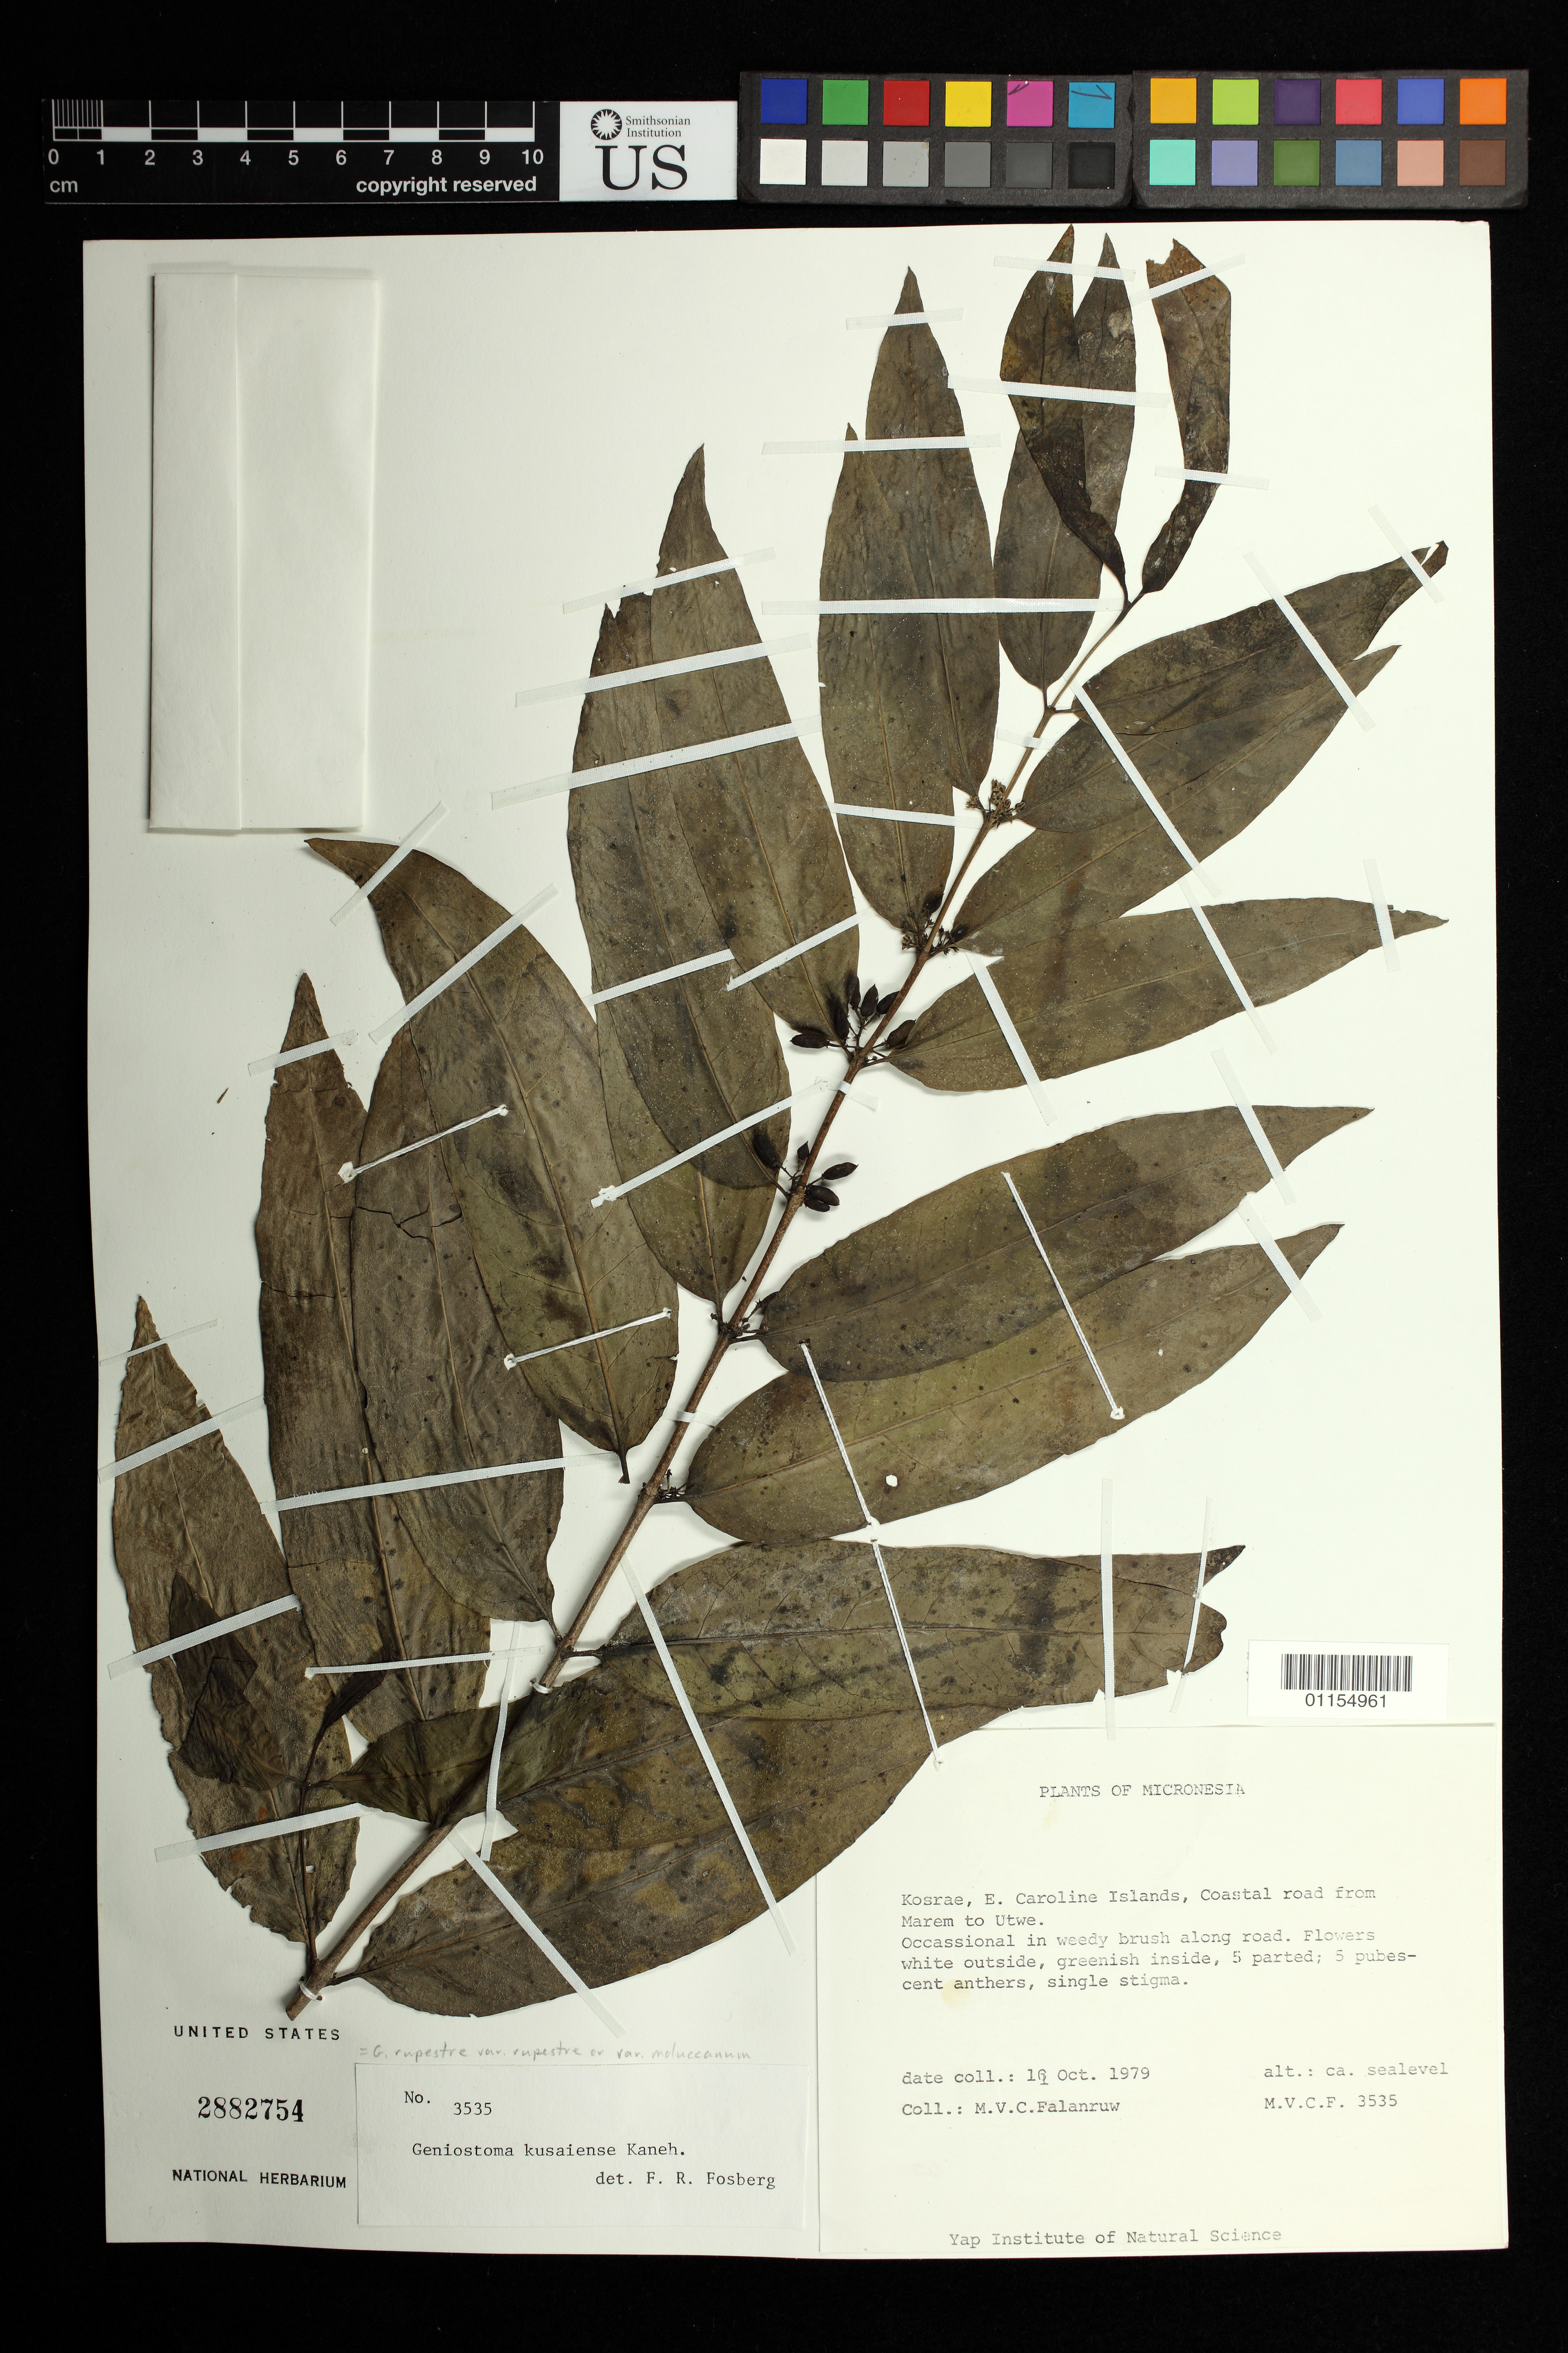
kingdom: Plantae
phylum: Tracheophyta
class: Magnoliopsida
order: Gentianales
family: Loganiaceae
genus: Geniostoma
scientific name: Geniostoma kusaiense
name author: Kaneh.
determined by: Fosberg, F. R.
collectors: M. V. Falanruw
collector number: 3535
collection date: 1979-10-15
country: Micronesia, Federated States of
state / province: Kosrae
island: Kosrae [Kusaie]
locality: Coastal road from Marem to Utwe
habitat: in weedy brush along road.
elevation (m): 0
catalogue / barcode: US 2882754